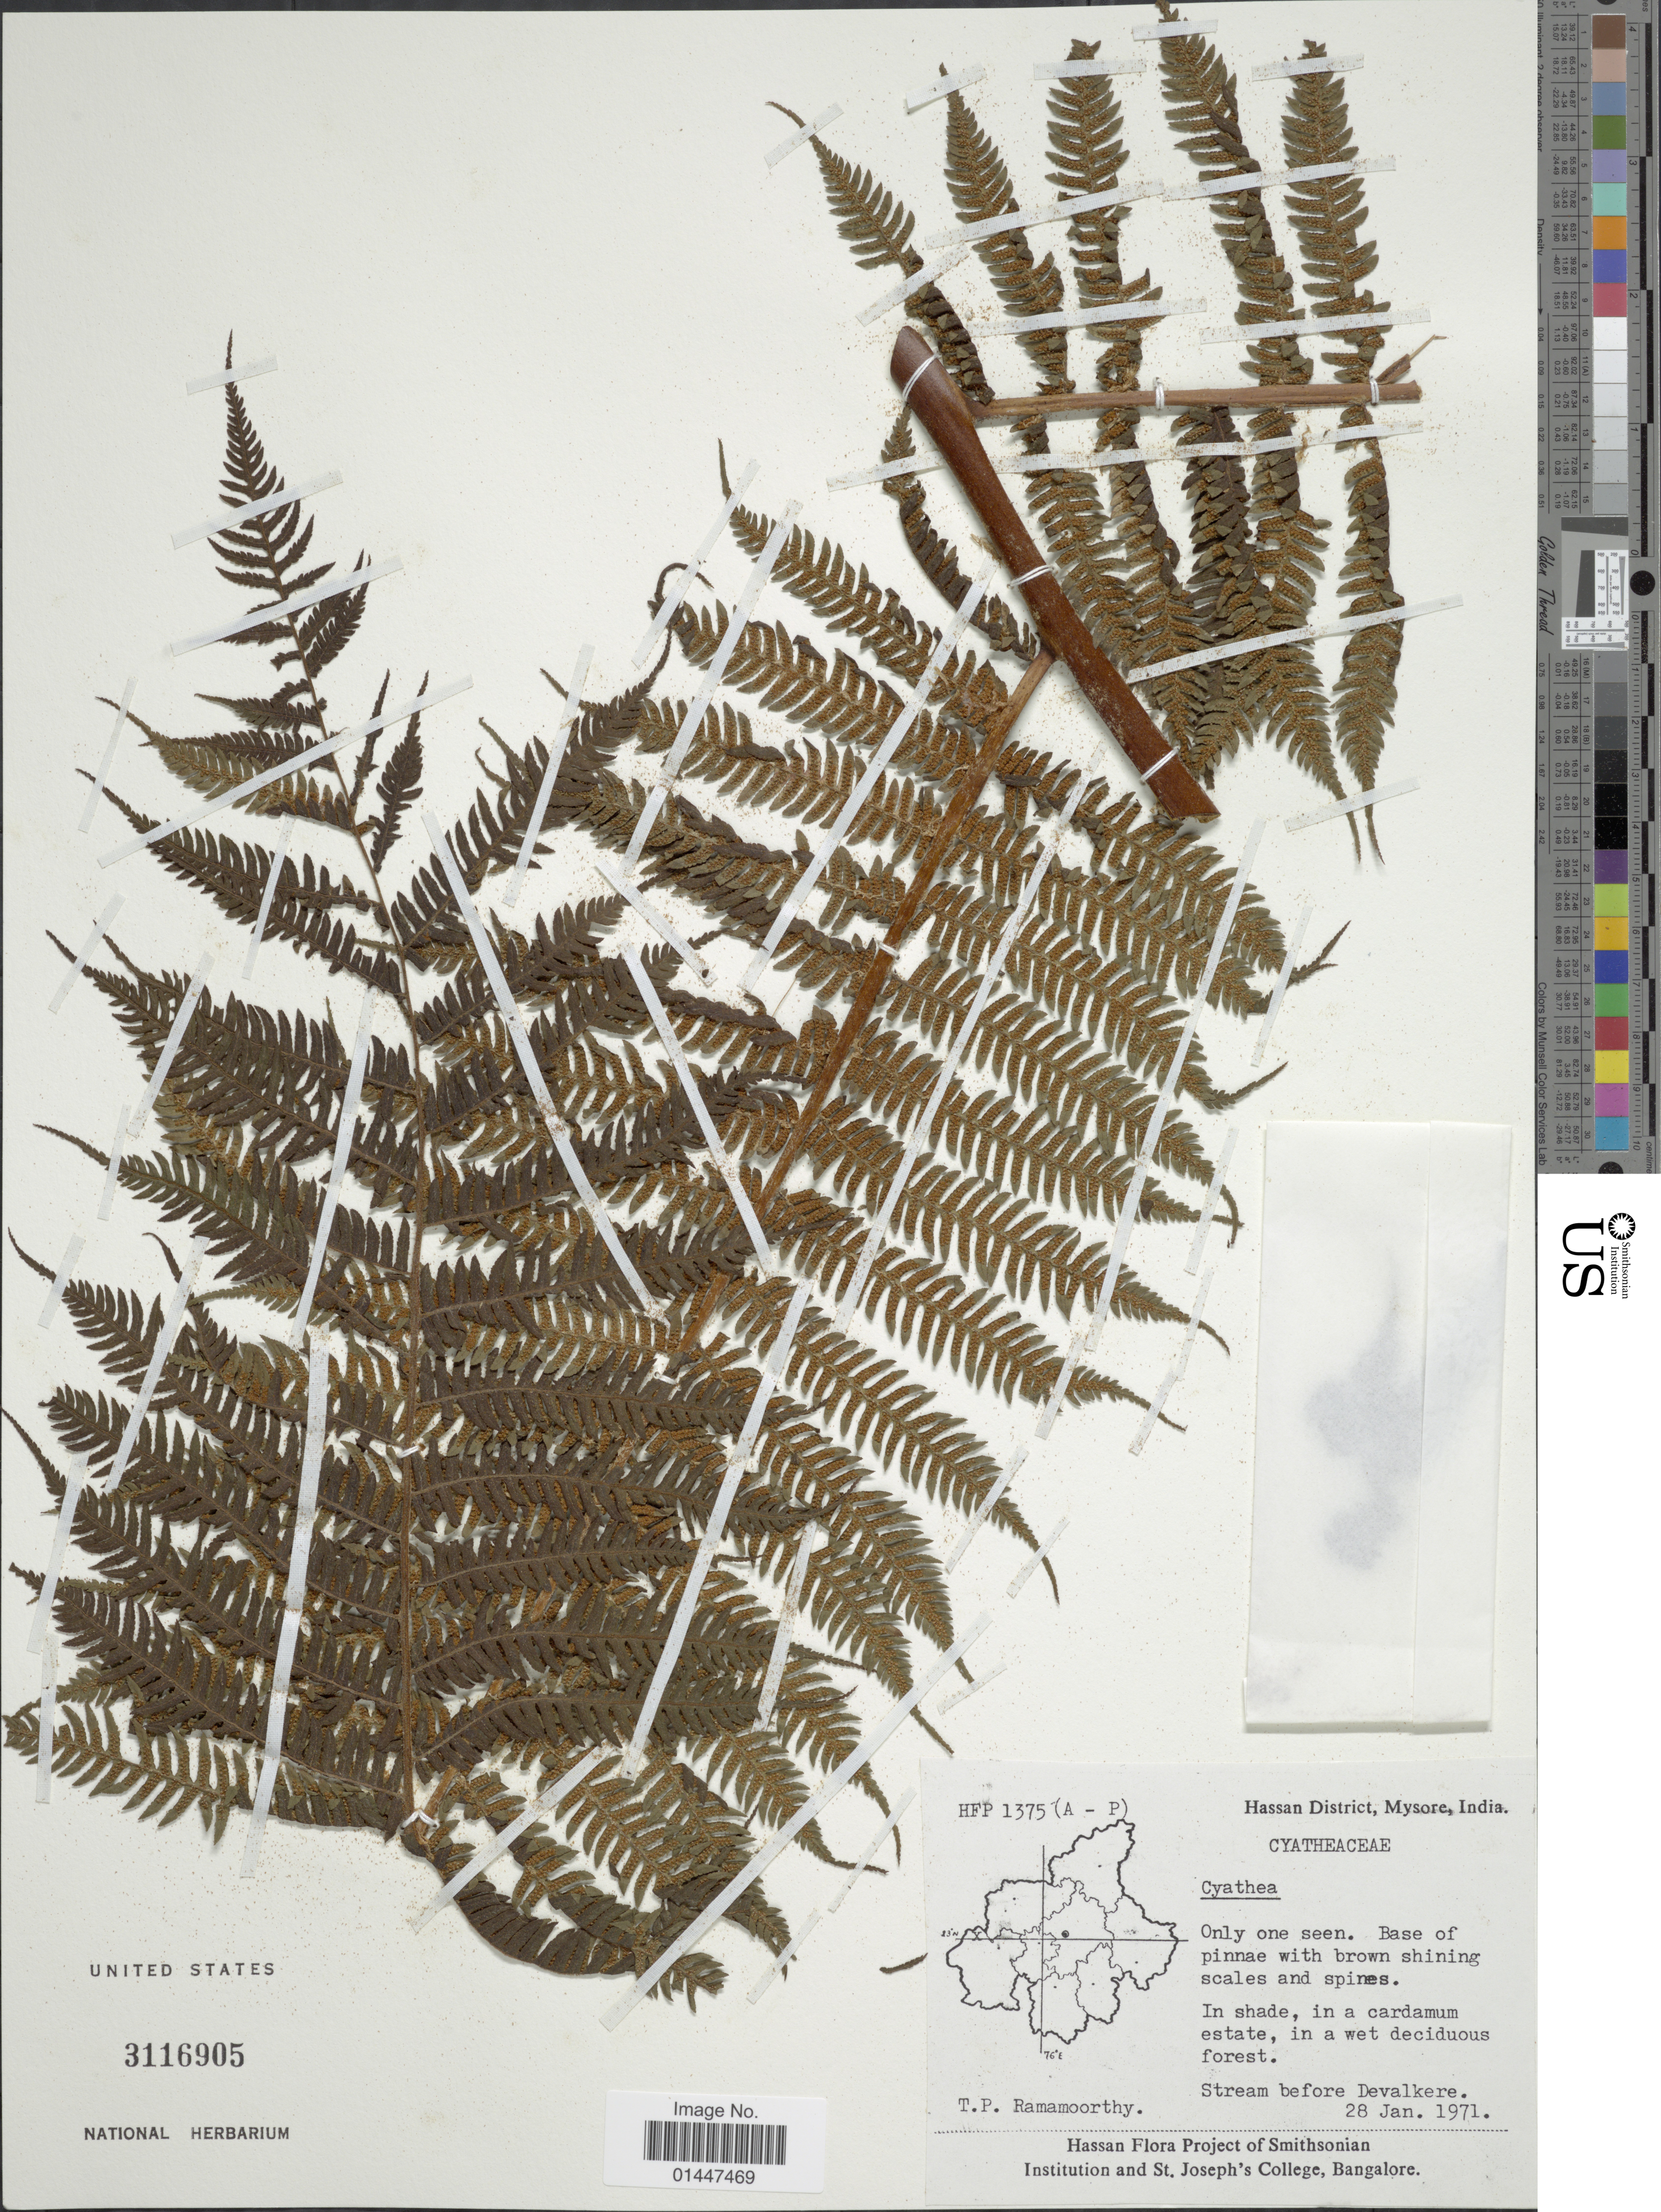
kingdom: Plantae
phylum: Tracheophyta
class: Polypodiopsida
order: Cyatheales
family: Cyatheaceae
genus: Sphaeropteris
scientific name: Sphaeropteris sp.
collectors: T. P. Ramamoorthy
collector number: HFP1375(A-P)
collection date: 1971-01-28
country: India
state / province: Karnataka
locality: Hassan District, Mysore. In shade, in a cardamum estate, in a wet deciduous forest. Stream before Devalkere.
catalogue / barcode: US 3116905